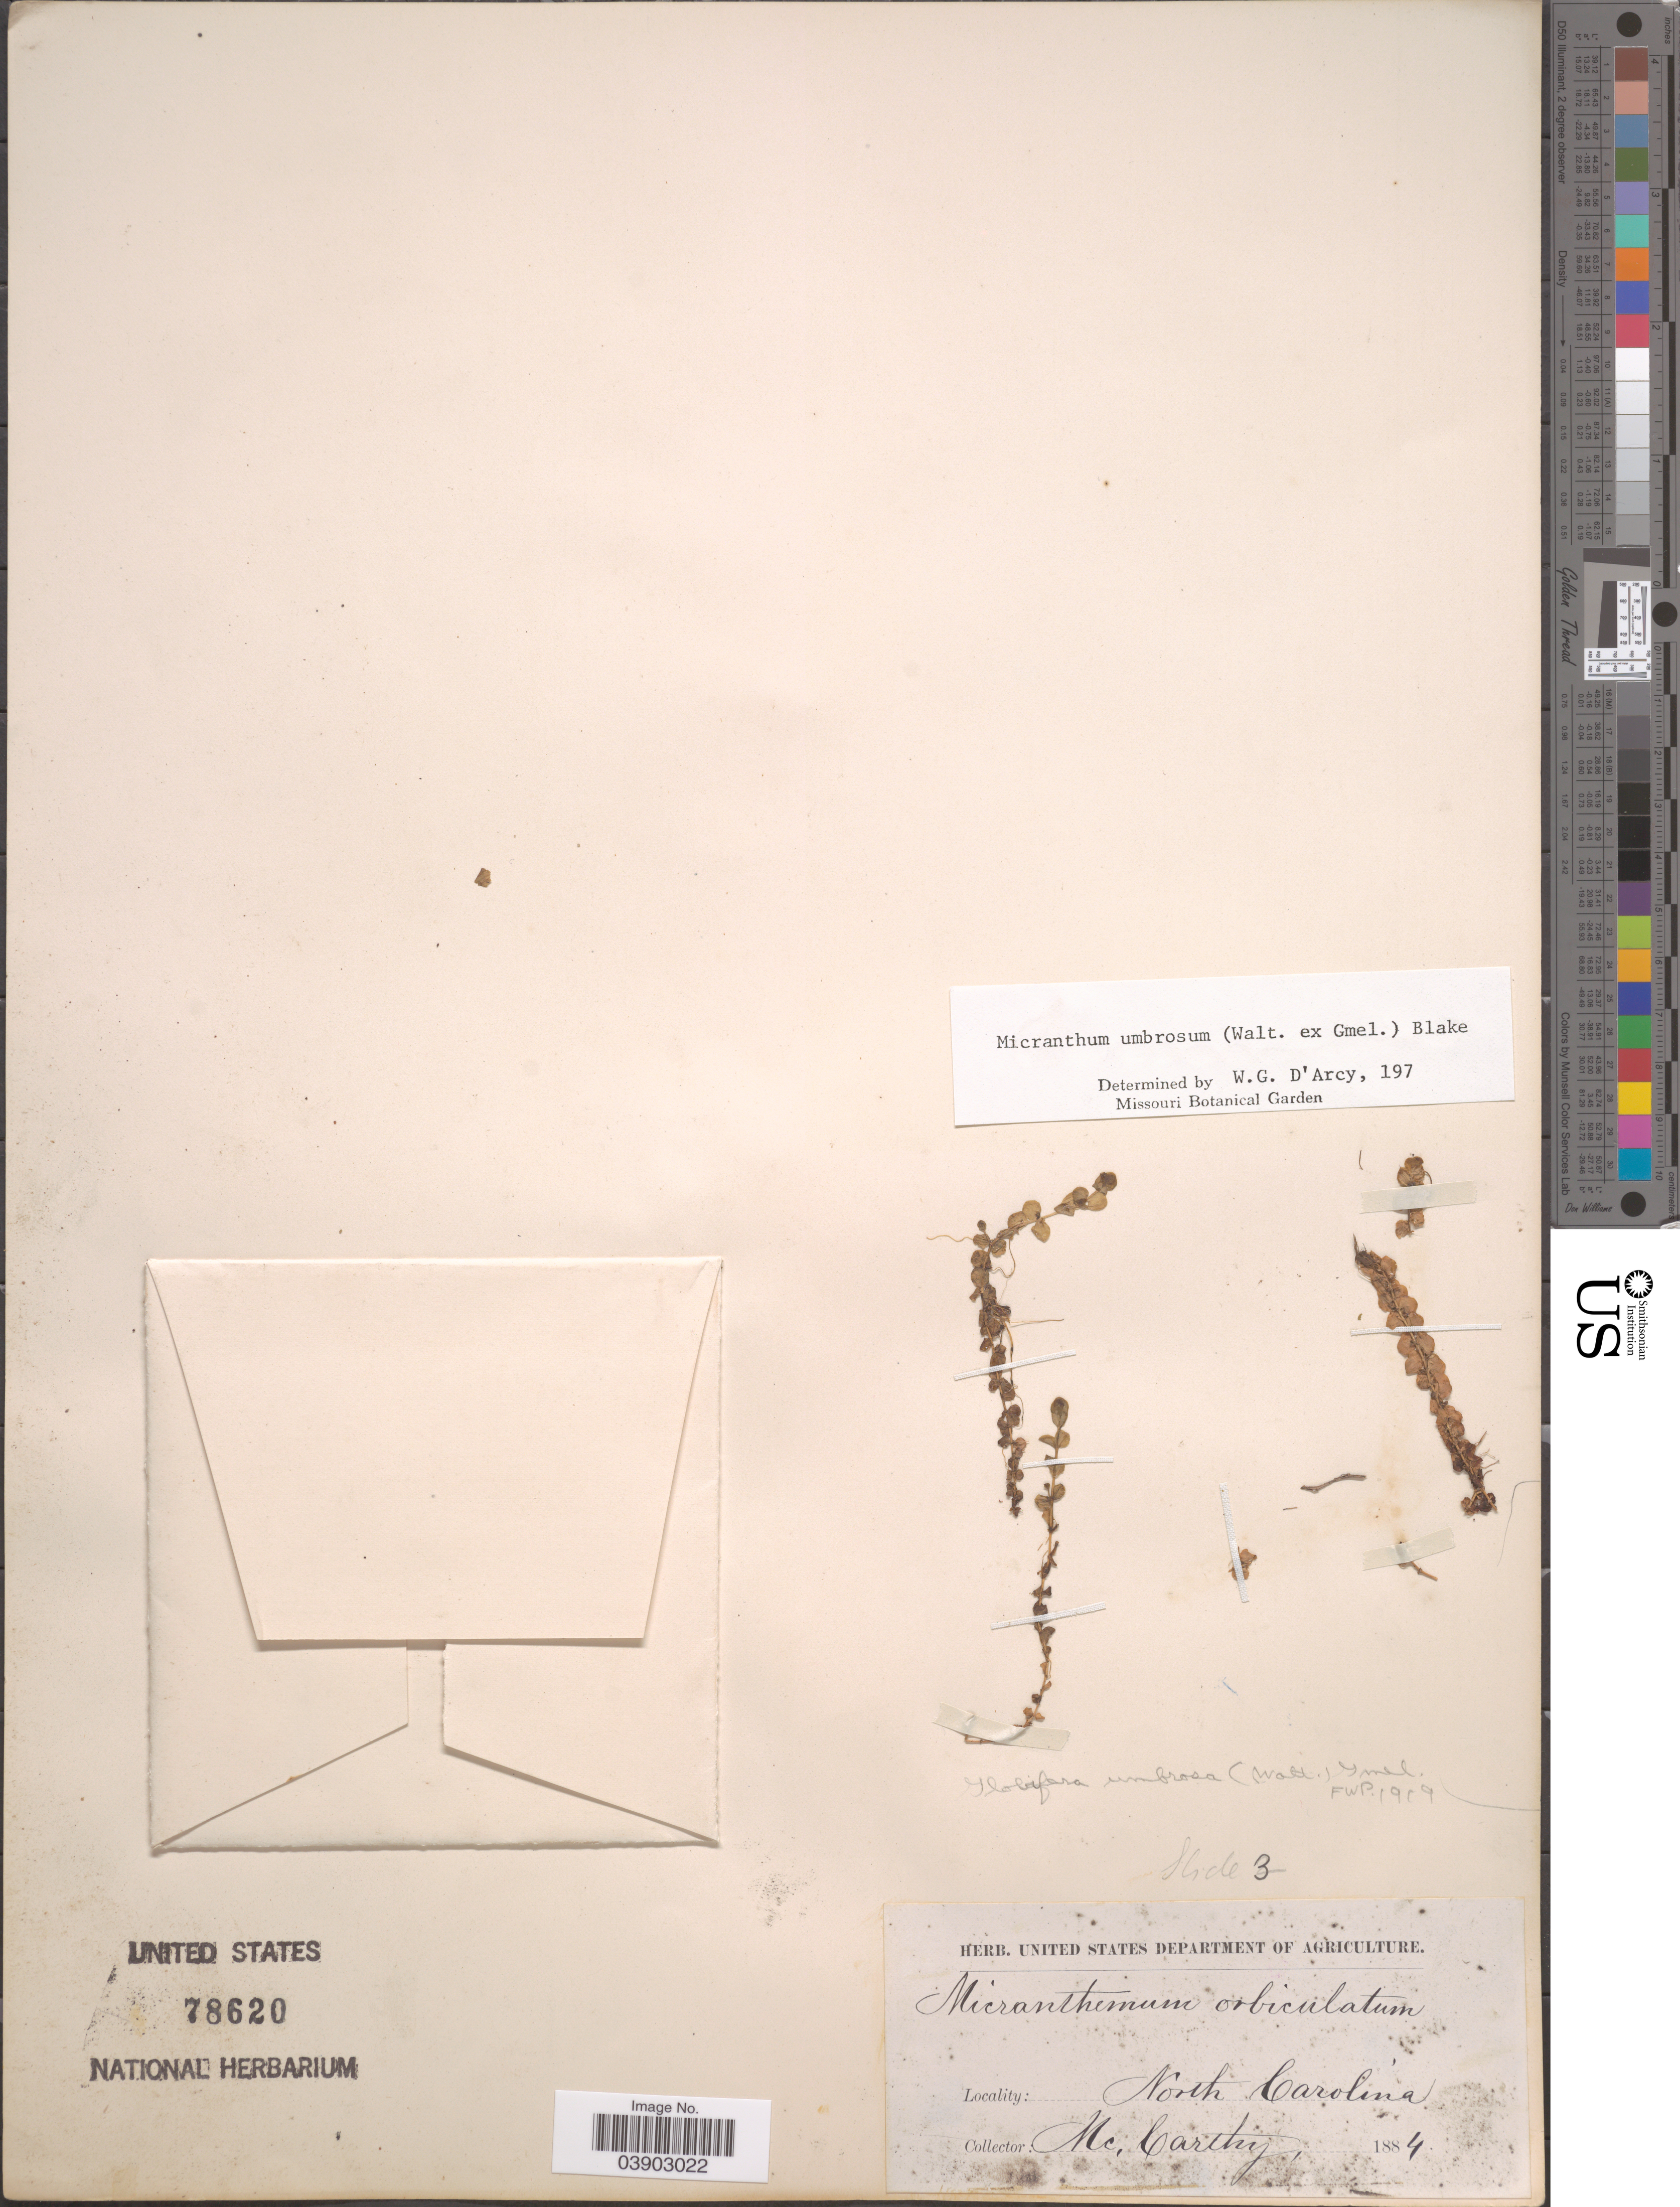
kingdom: Plantae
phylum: Tracheophyta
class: Magnoliopsida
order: Lamiales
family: Linderniaceae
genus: Micranthemum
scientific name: Micranthemum umbrosum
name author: (J.F. Gmel.) S.F. Blake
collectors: -- McCarthy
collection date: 1884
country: United States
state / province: North Carolina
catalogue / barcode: US 78620